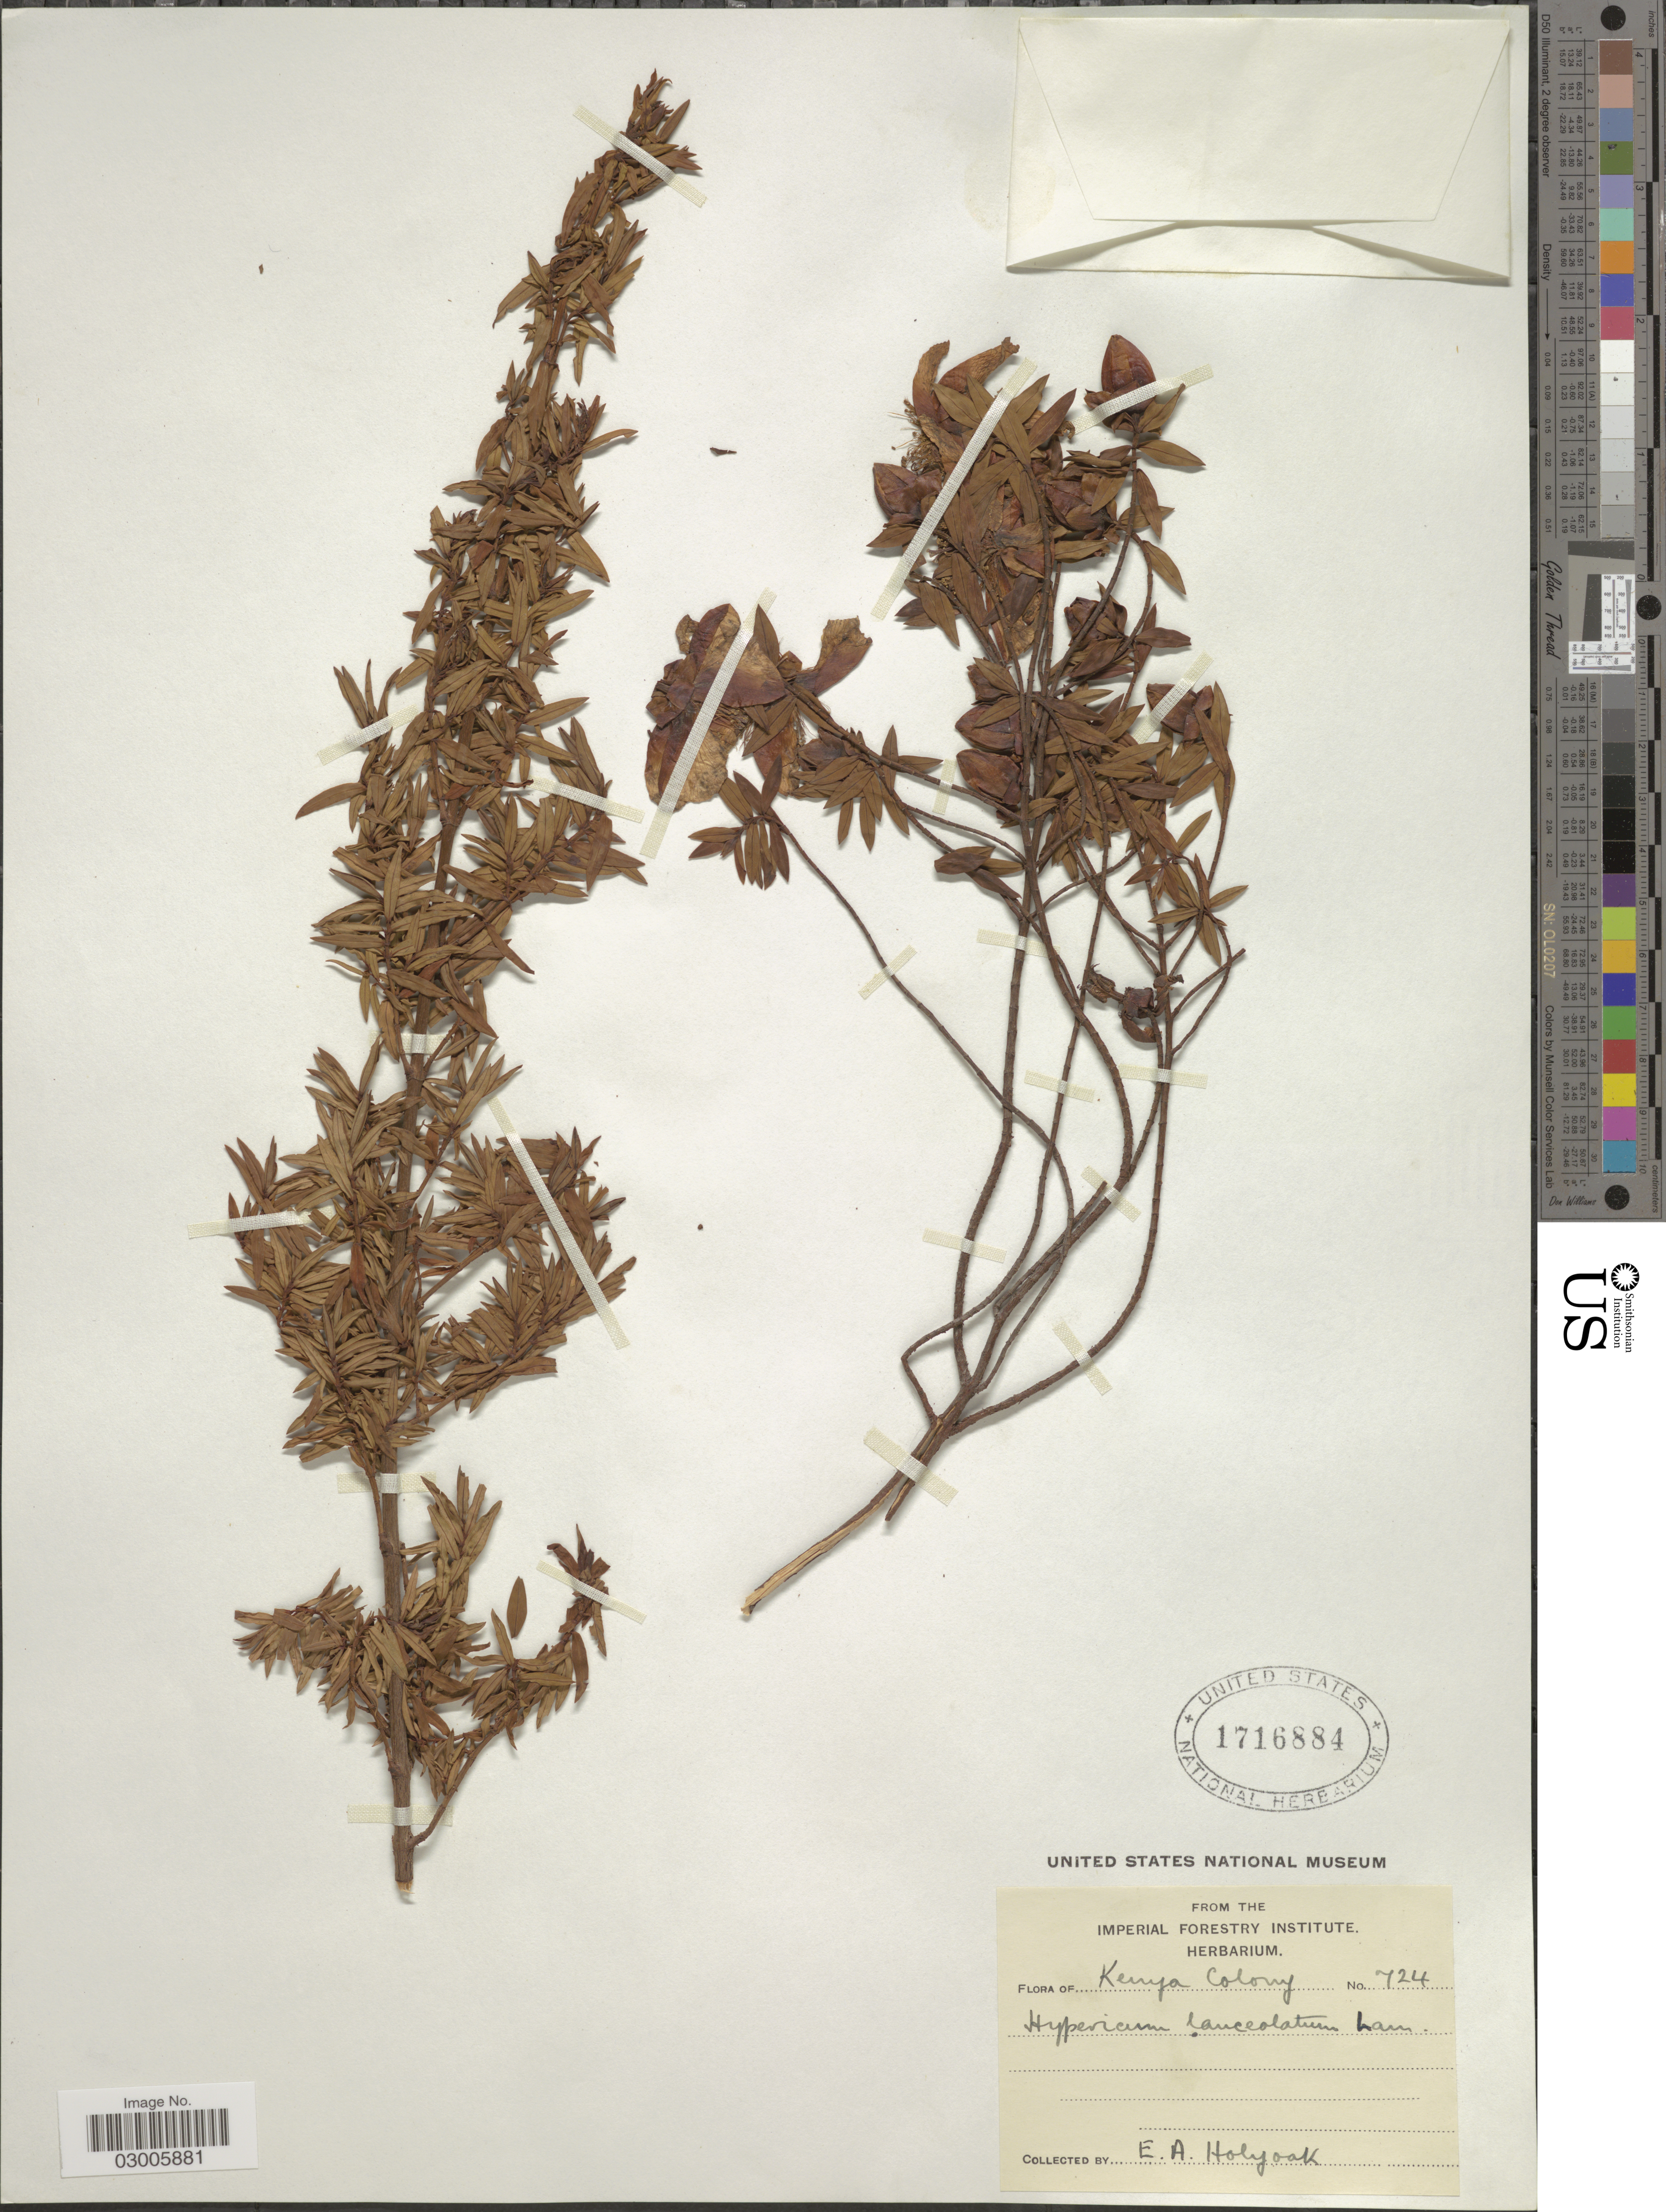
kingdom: Plantae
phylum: Tracheophyta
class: Magnoliopsida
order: Malpighiales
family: Hypericaceae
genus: Hypericum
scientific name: Hypericum revolutum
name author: Vahl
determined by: Strong, Mark T., (BOT), Smithsonian Institution - National Museum of Natural History (UNITED STATES)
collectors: E. Holyoak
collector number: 724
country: Kenya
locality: Kenya Colony.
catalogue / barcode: US 1716884